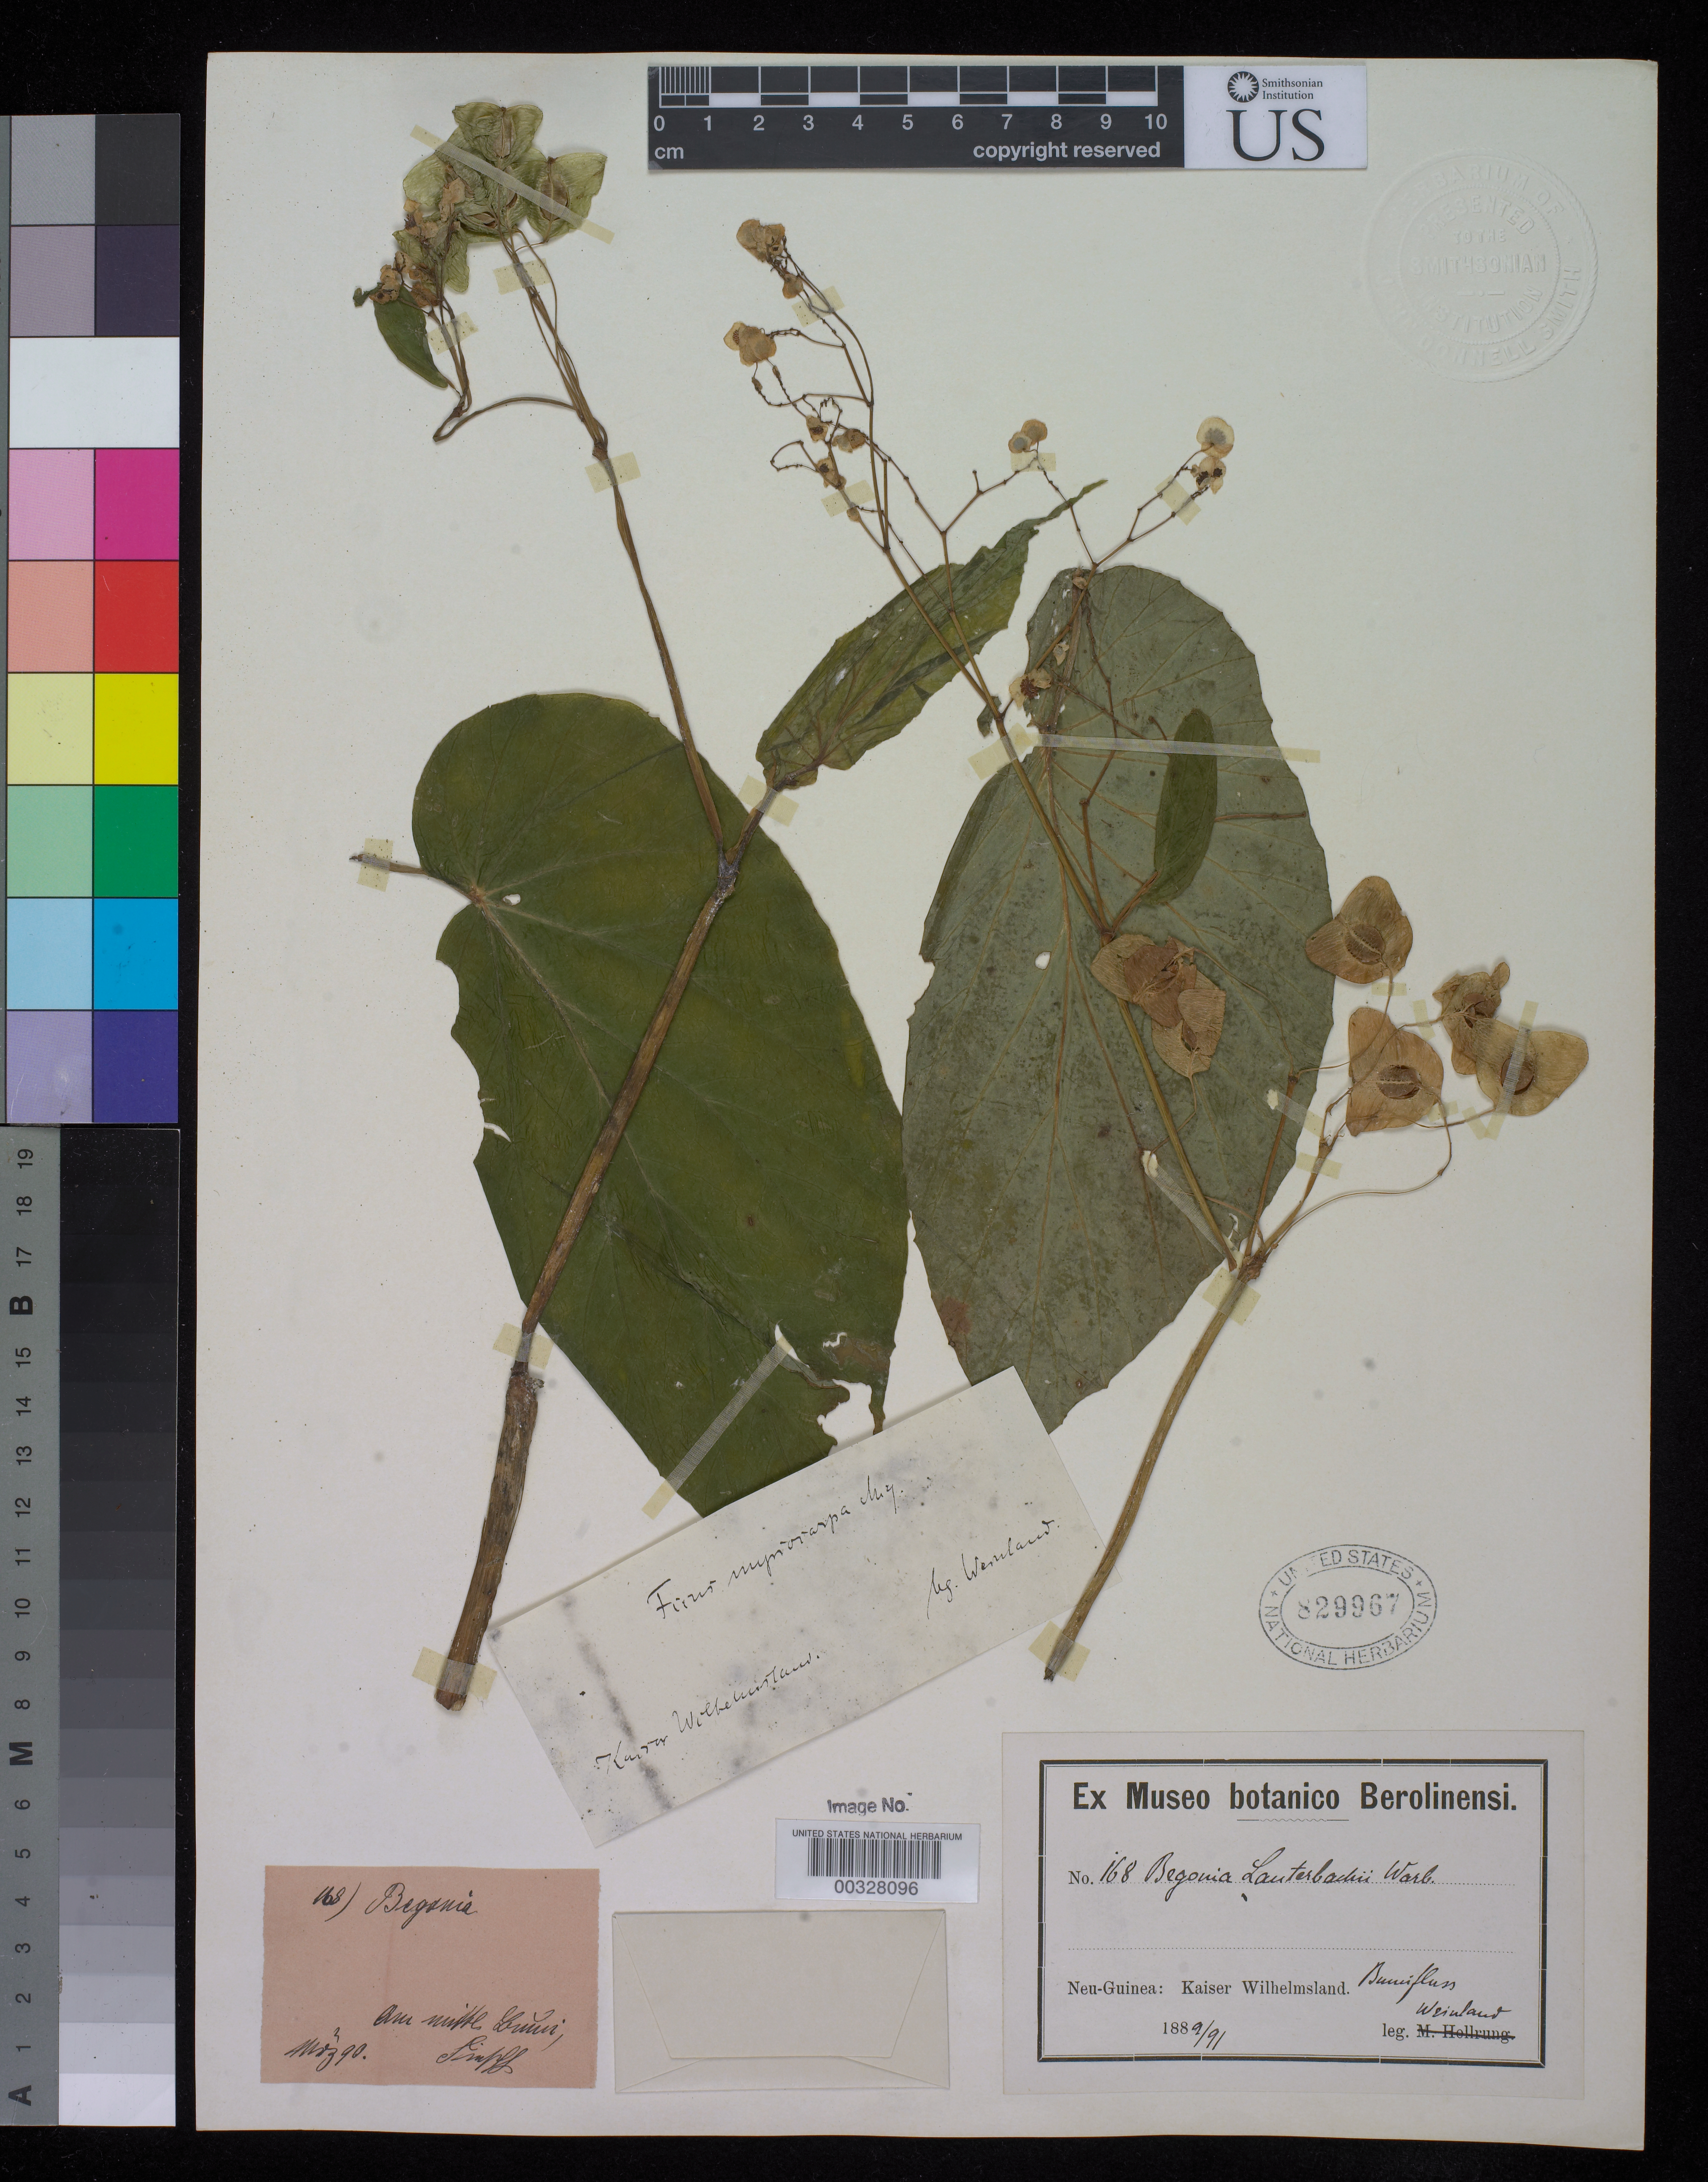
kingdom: Plantae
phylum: Tracheophyta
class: Magnoliopsida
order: Cucurbitales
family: Begoniaceae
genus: Begonia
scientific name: Begonia lauterbachii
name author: Warb.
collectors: K. Weinland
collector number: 168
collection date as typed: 1889 to -- -- 1891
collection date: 1889/1891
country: Papua New Guinea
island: New Guinea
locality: Kaiser Wilhelmsland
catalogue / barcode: US 829967